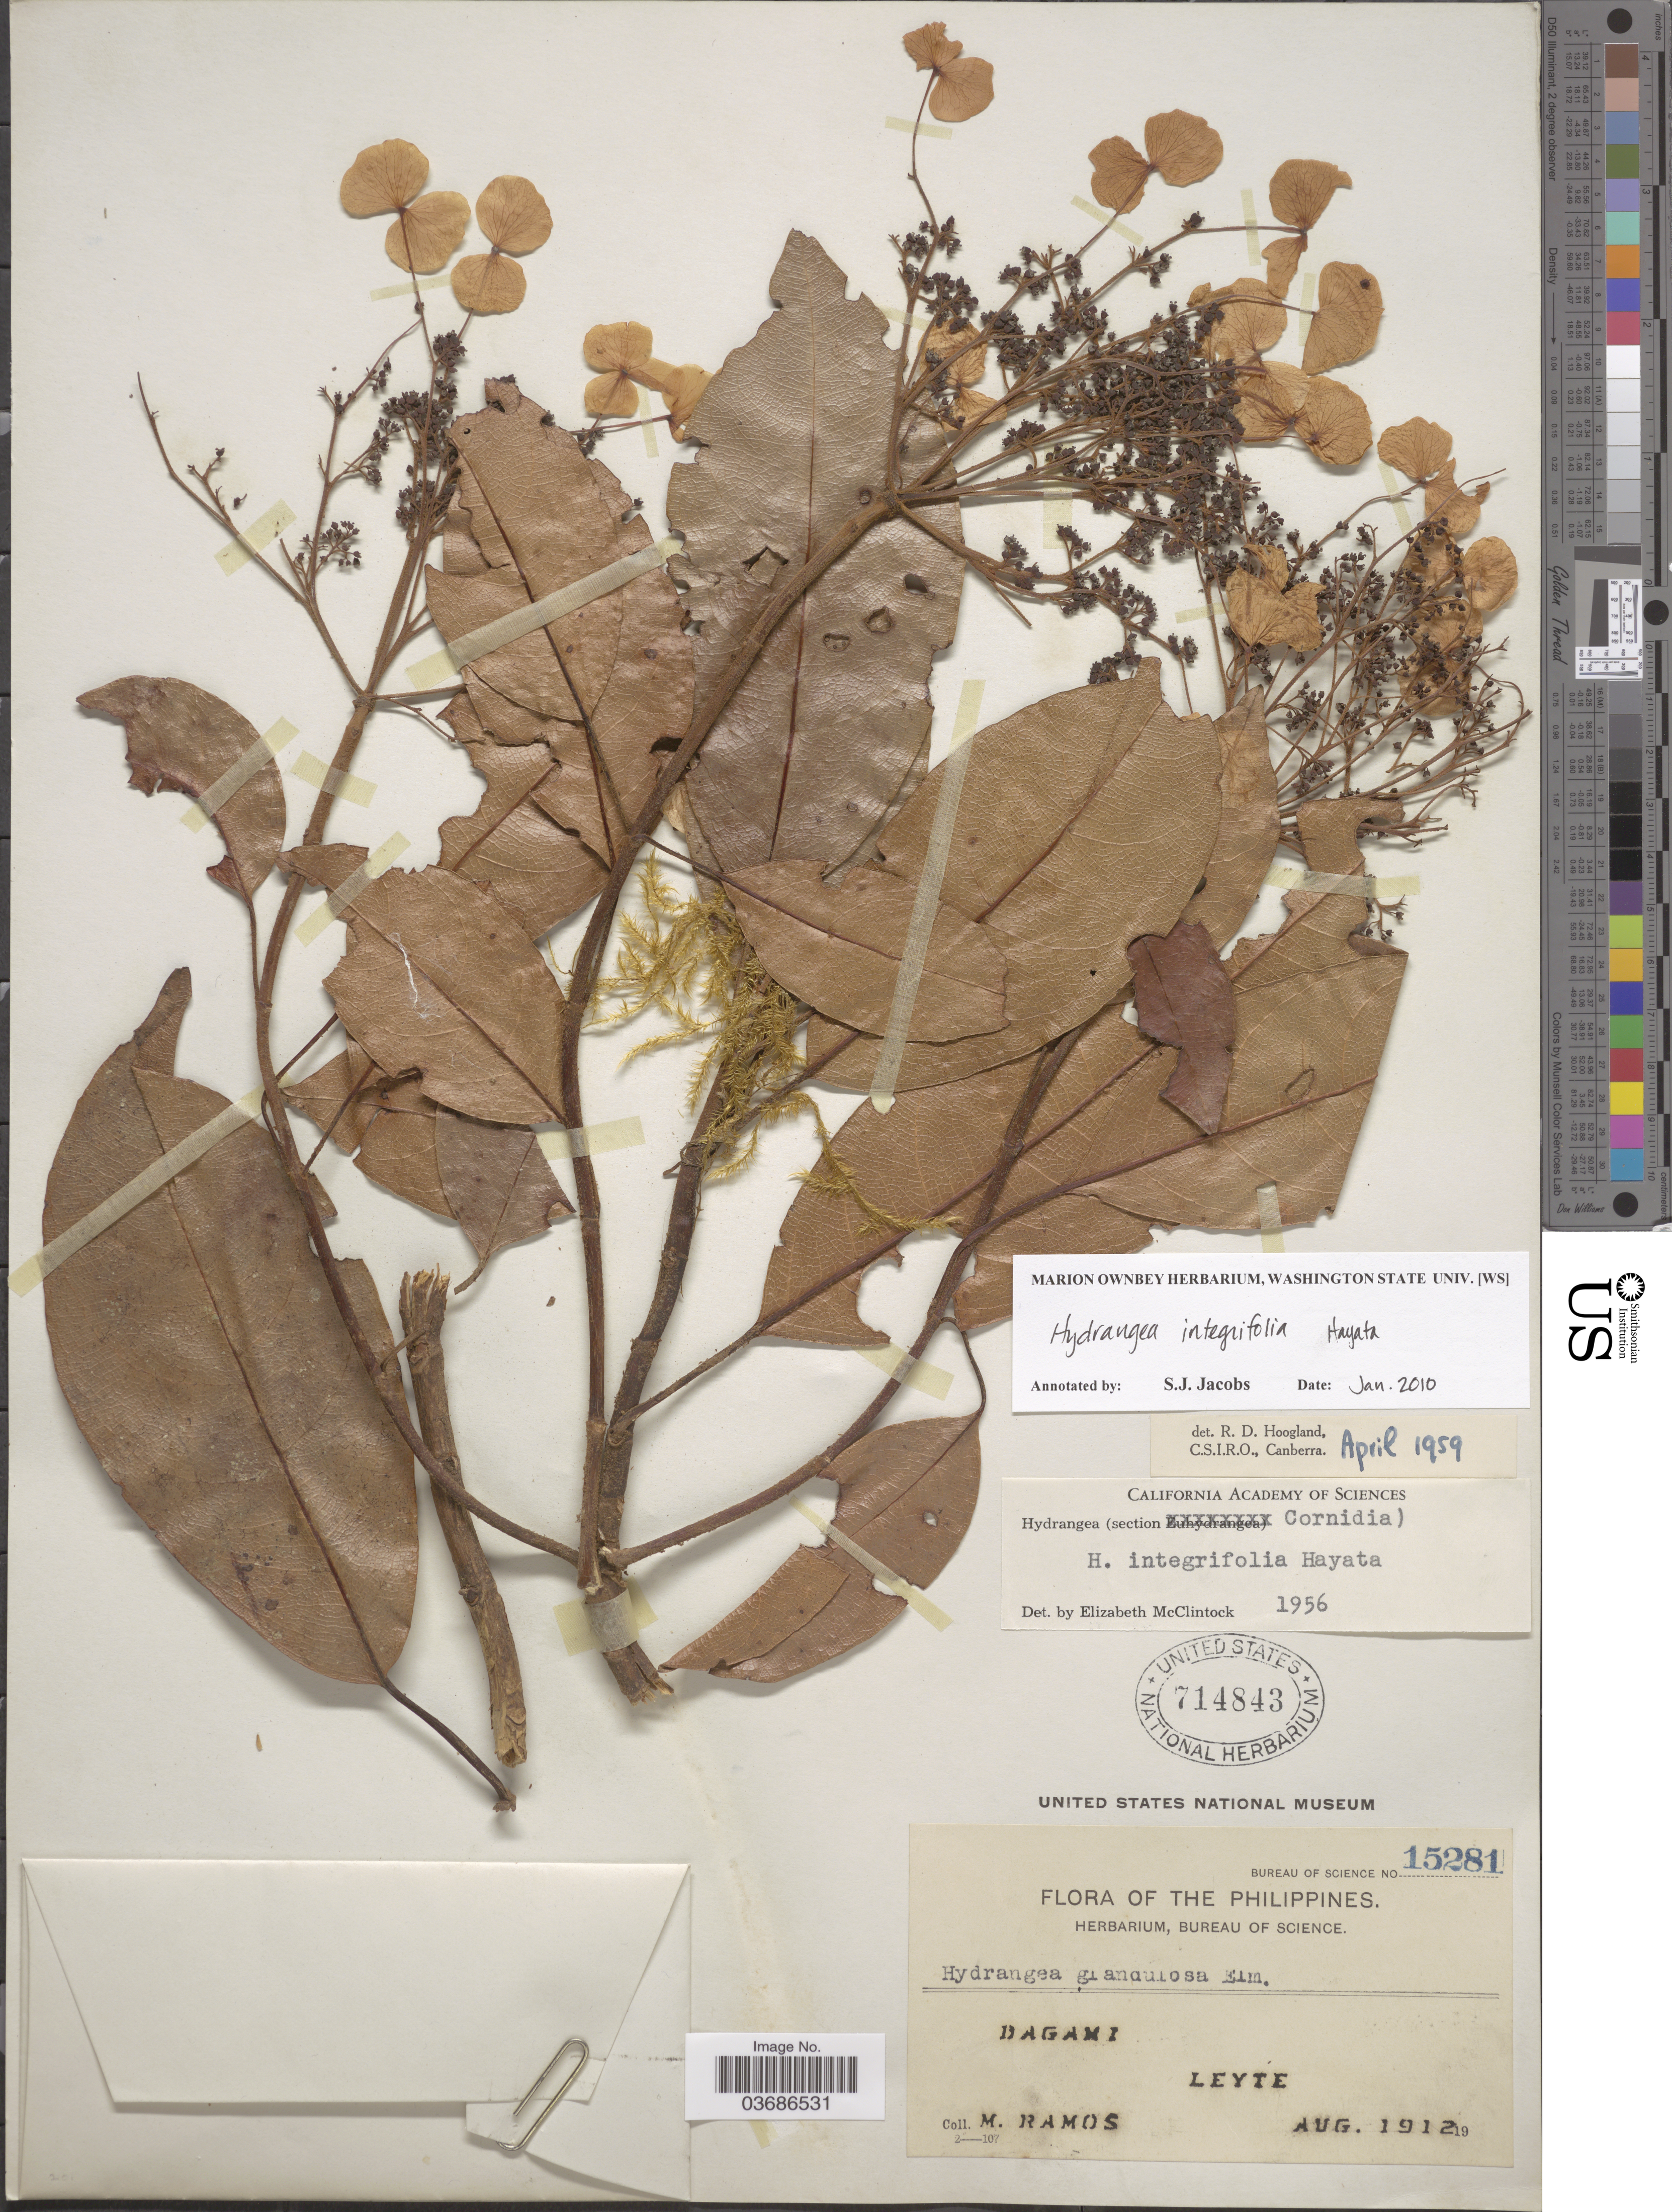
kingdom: Plantae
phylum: Tracheophyta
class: Magnoliopsida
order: Cornales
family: Hydrangeaceae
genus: Hydrangea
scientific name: Hydrangea integrifolia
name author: Hayata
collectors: M. Ramos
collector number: Bureau of Science 15281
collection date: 1912-08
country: Philippines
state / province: Eastern Visayas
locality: Bagami. Leyte.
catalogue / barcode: US 714843